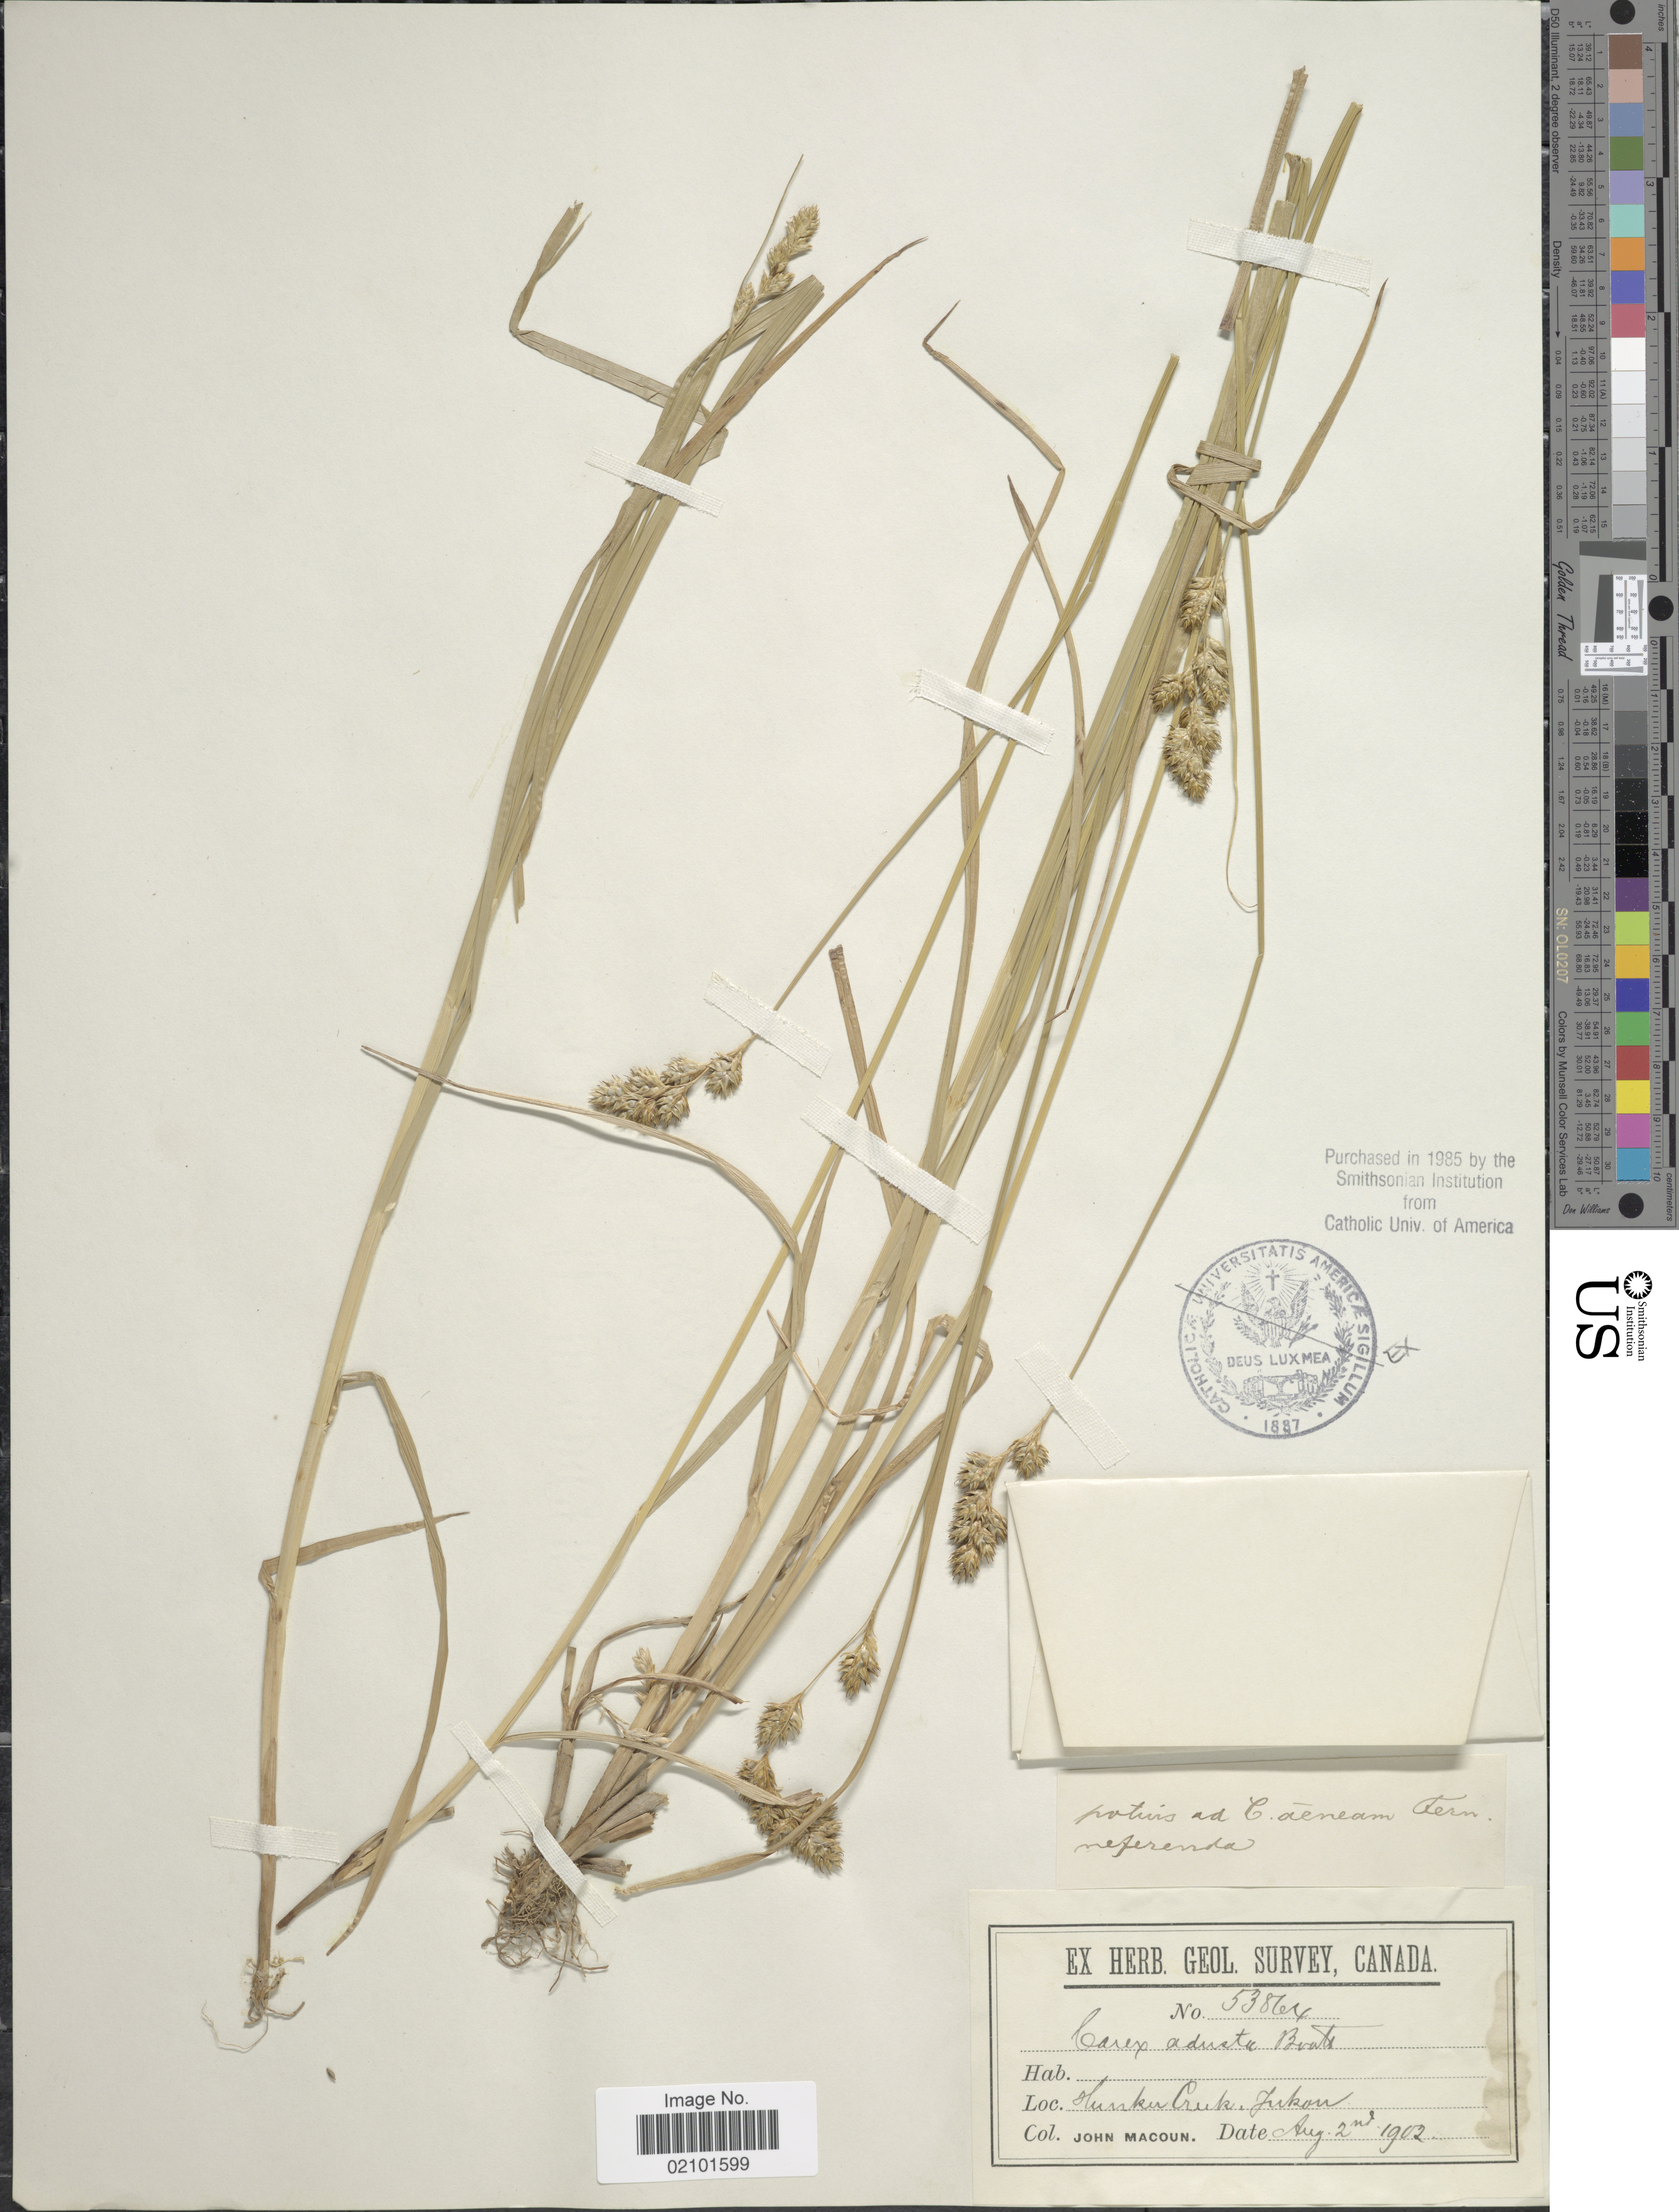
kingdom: Plantae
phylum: Tracheophyta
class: Liliopsida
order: Poales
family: Cyperaceae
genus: Carex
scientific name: Carex adusta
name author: Boott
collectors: J. Macoun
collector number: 53864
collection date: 1902-08-02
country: Canada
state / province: Yukon Territory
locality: Hunker Creek, Yukon